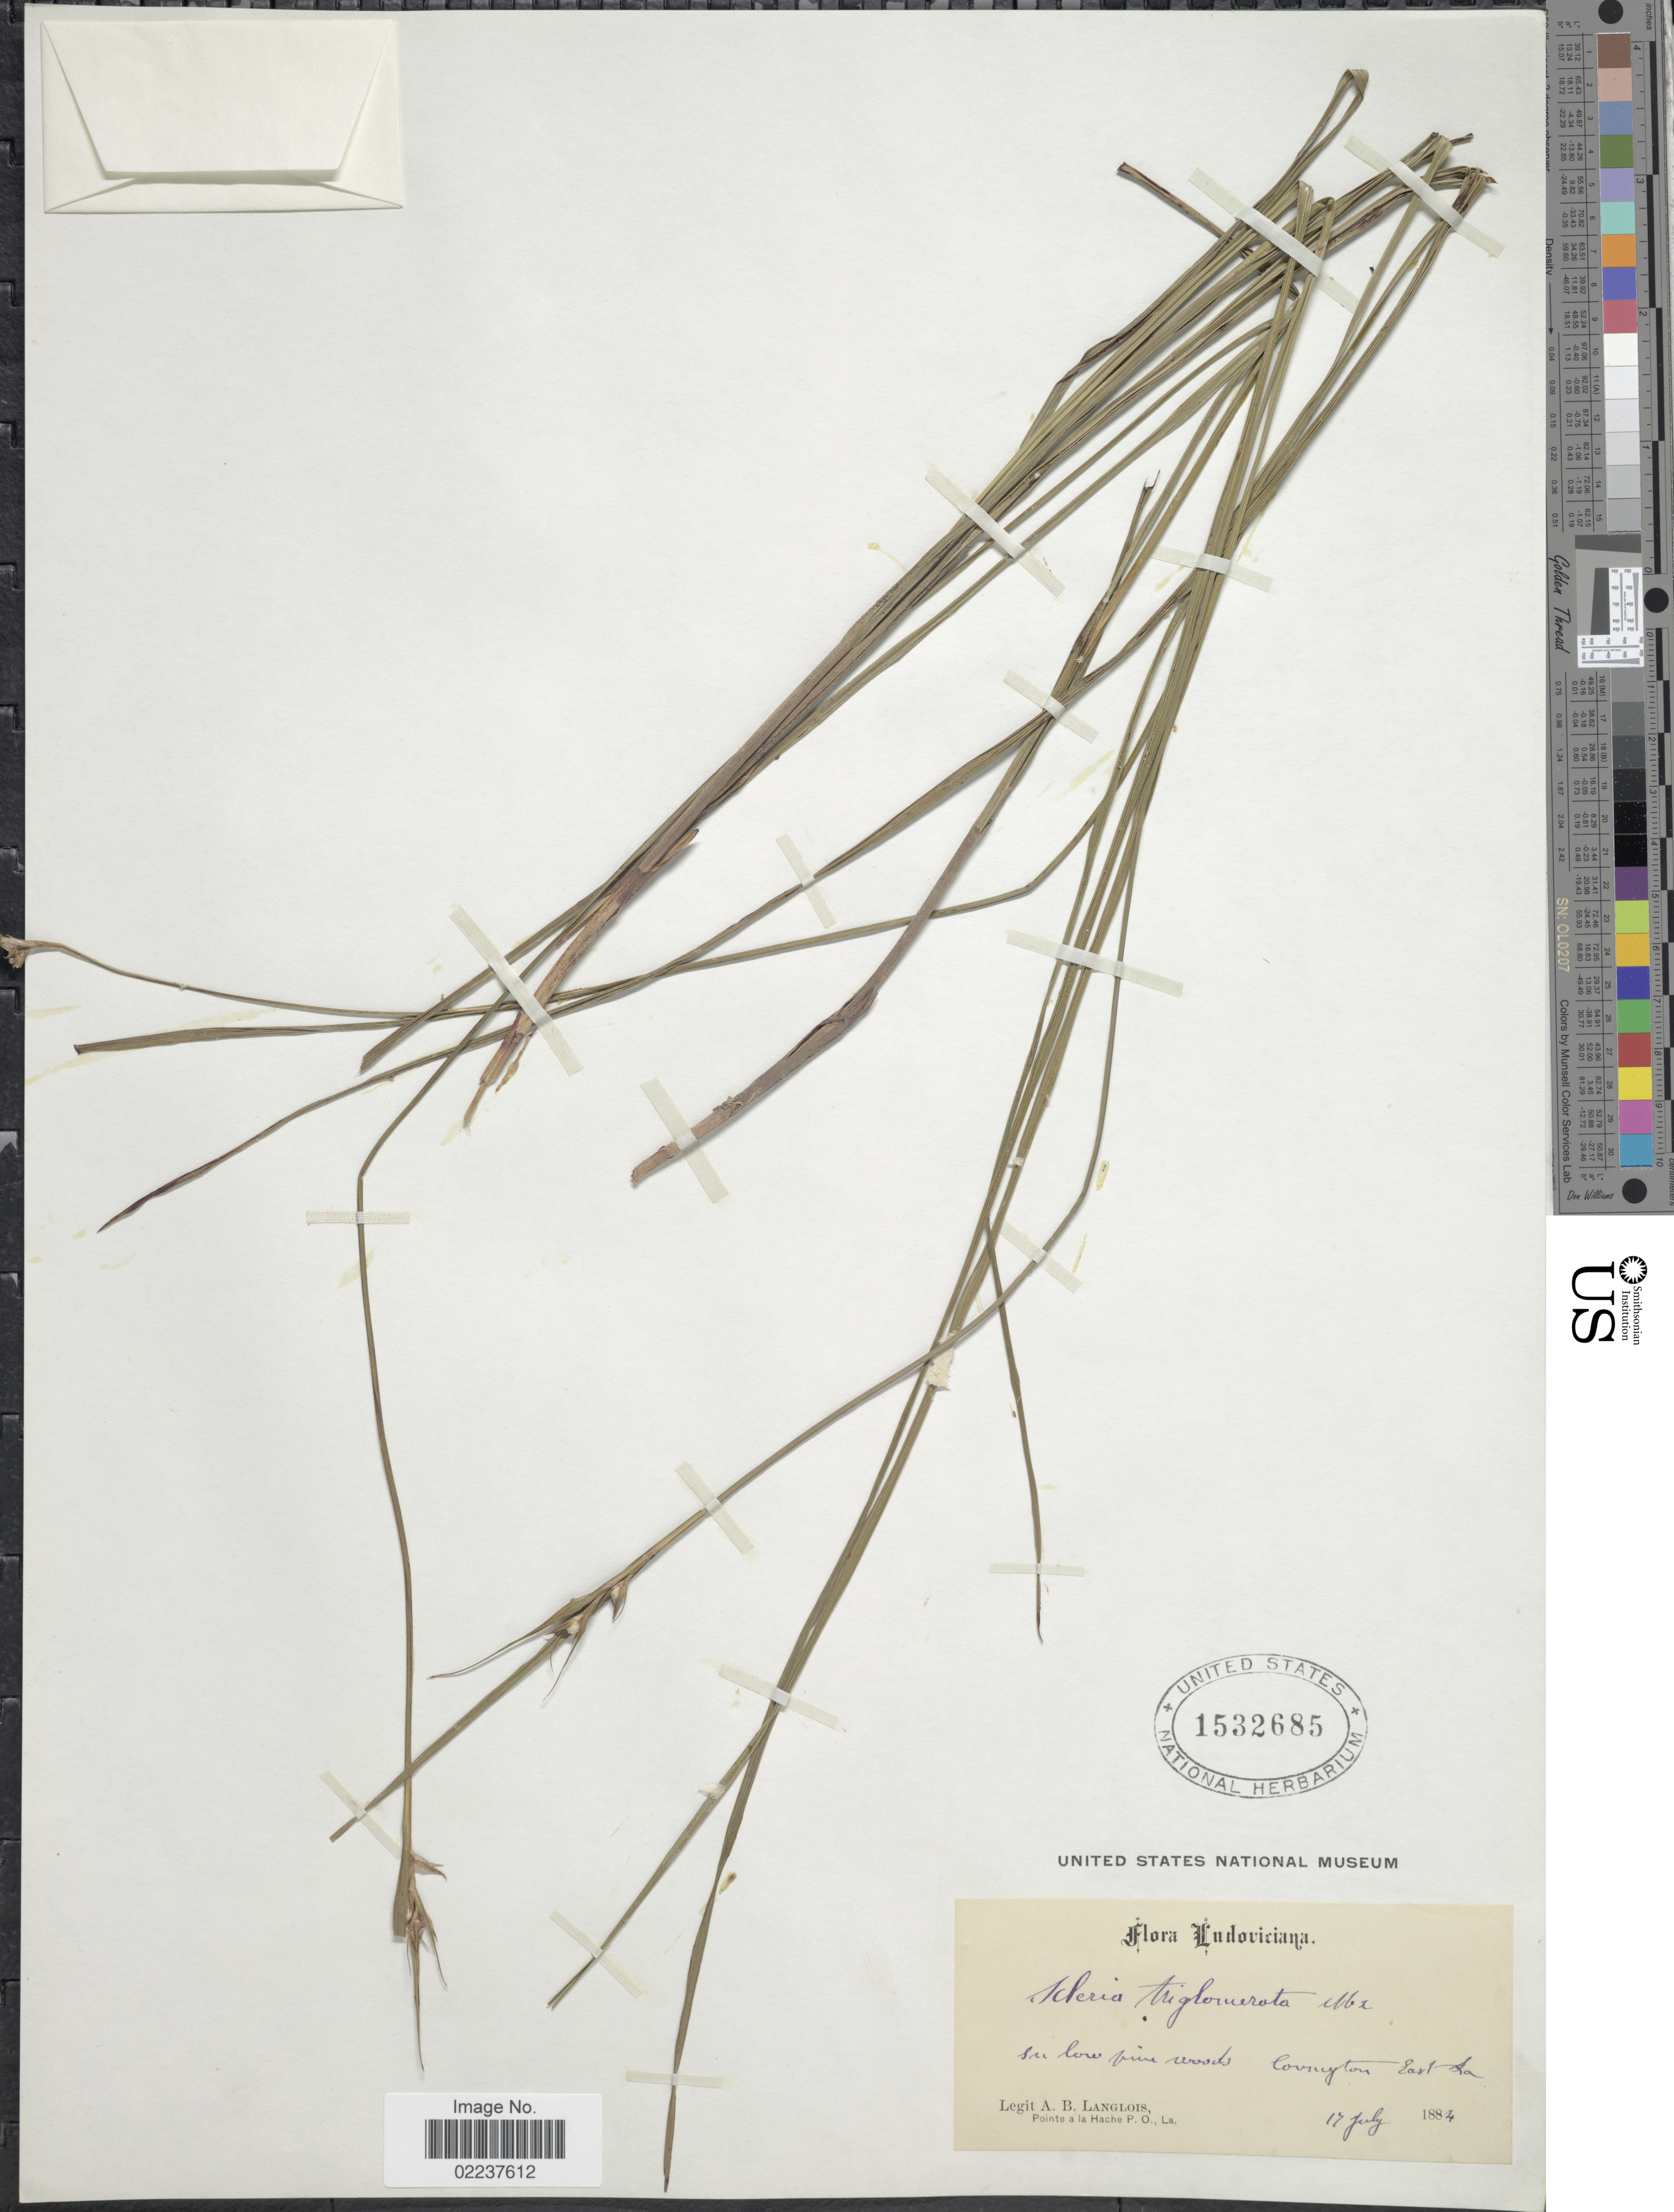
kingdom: Plantae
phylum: Tracheophyta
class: Liliopsida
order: Poales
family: Cyperaceae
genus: Scleria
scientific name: Scleria triglomerata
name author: Michx.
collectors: A. Langlois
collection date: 1884-07-17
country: United States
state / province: Louisiana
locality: Ludoviciana, Covington, East La.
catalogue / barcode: US 1532685